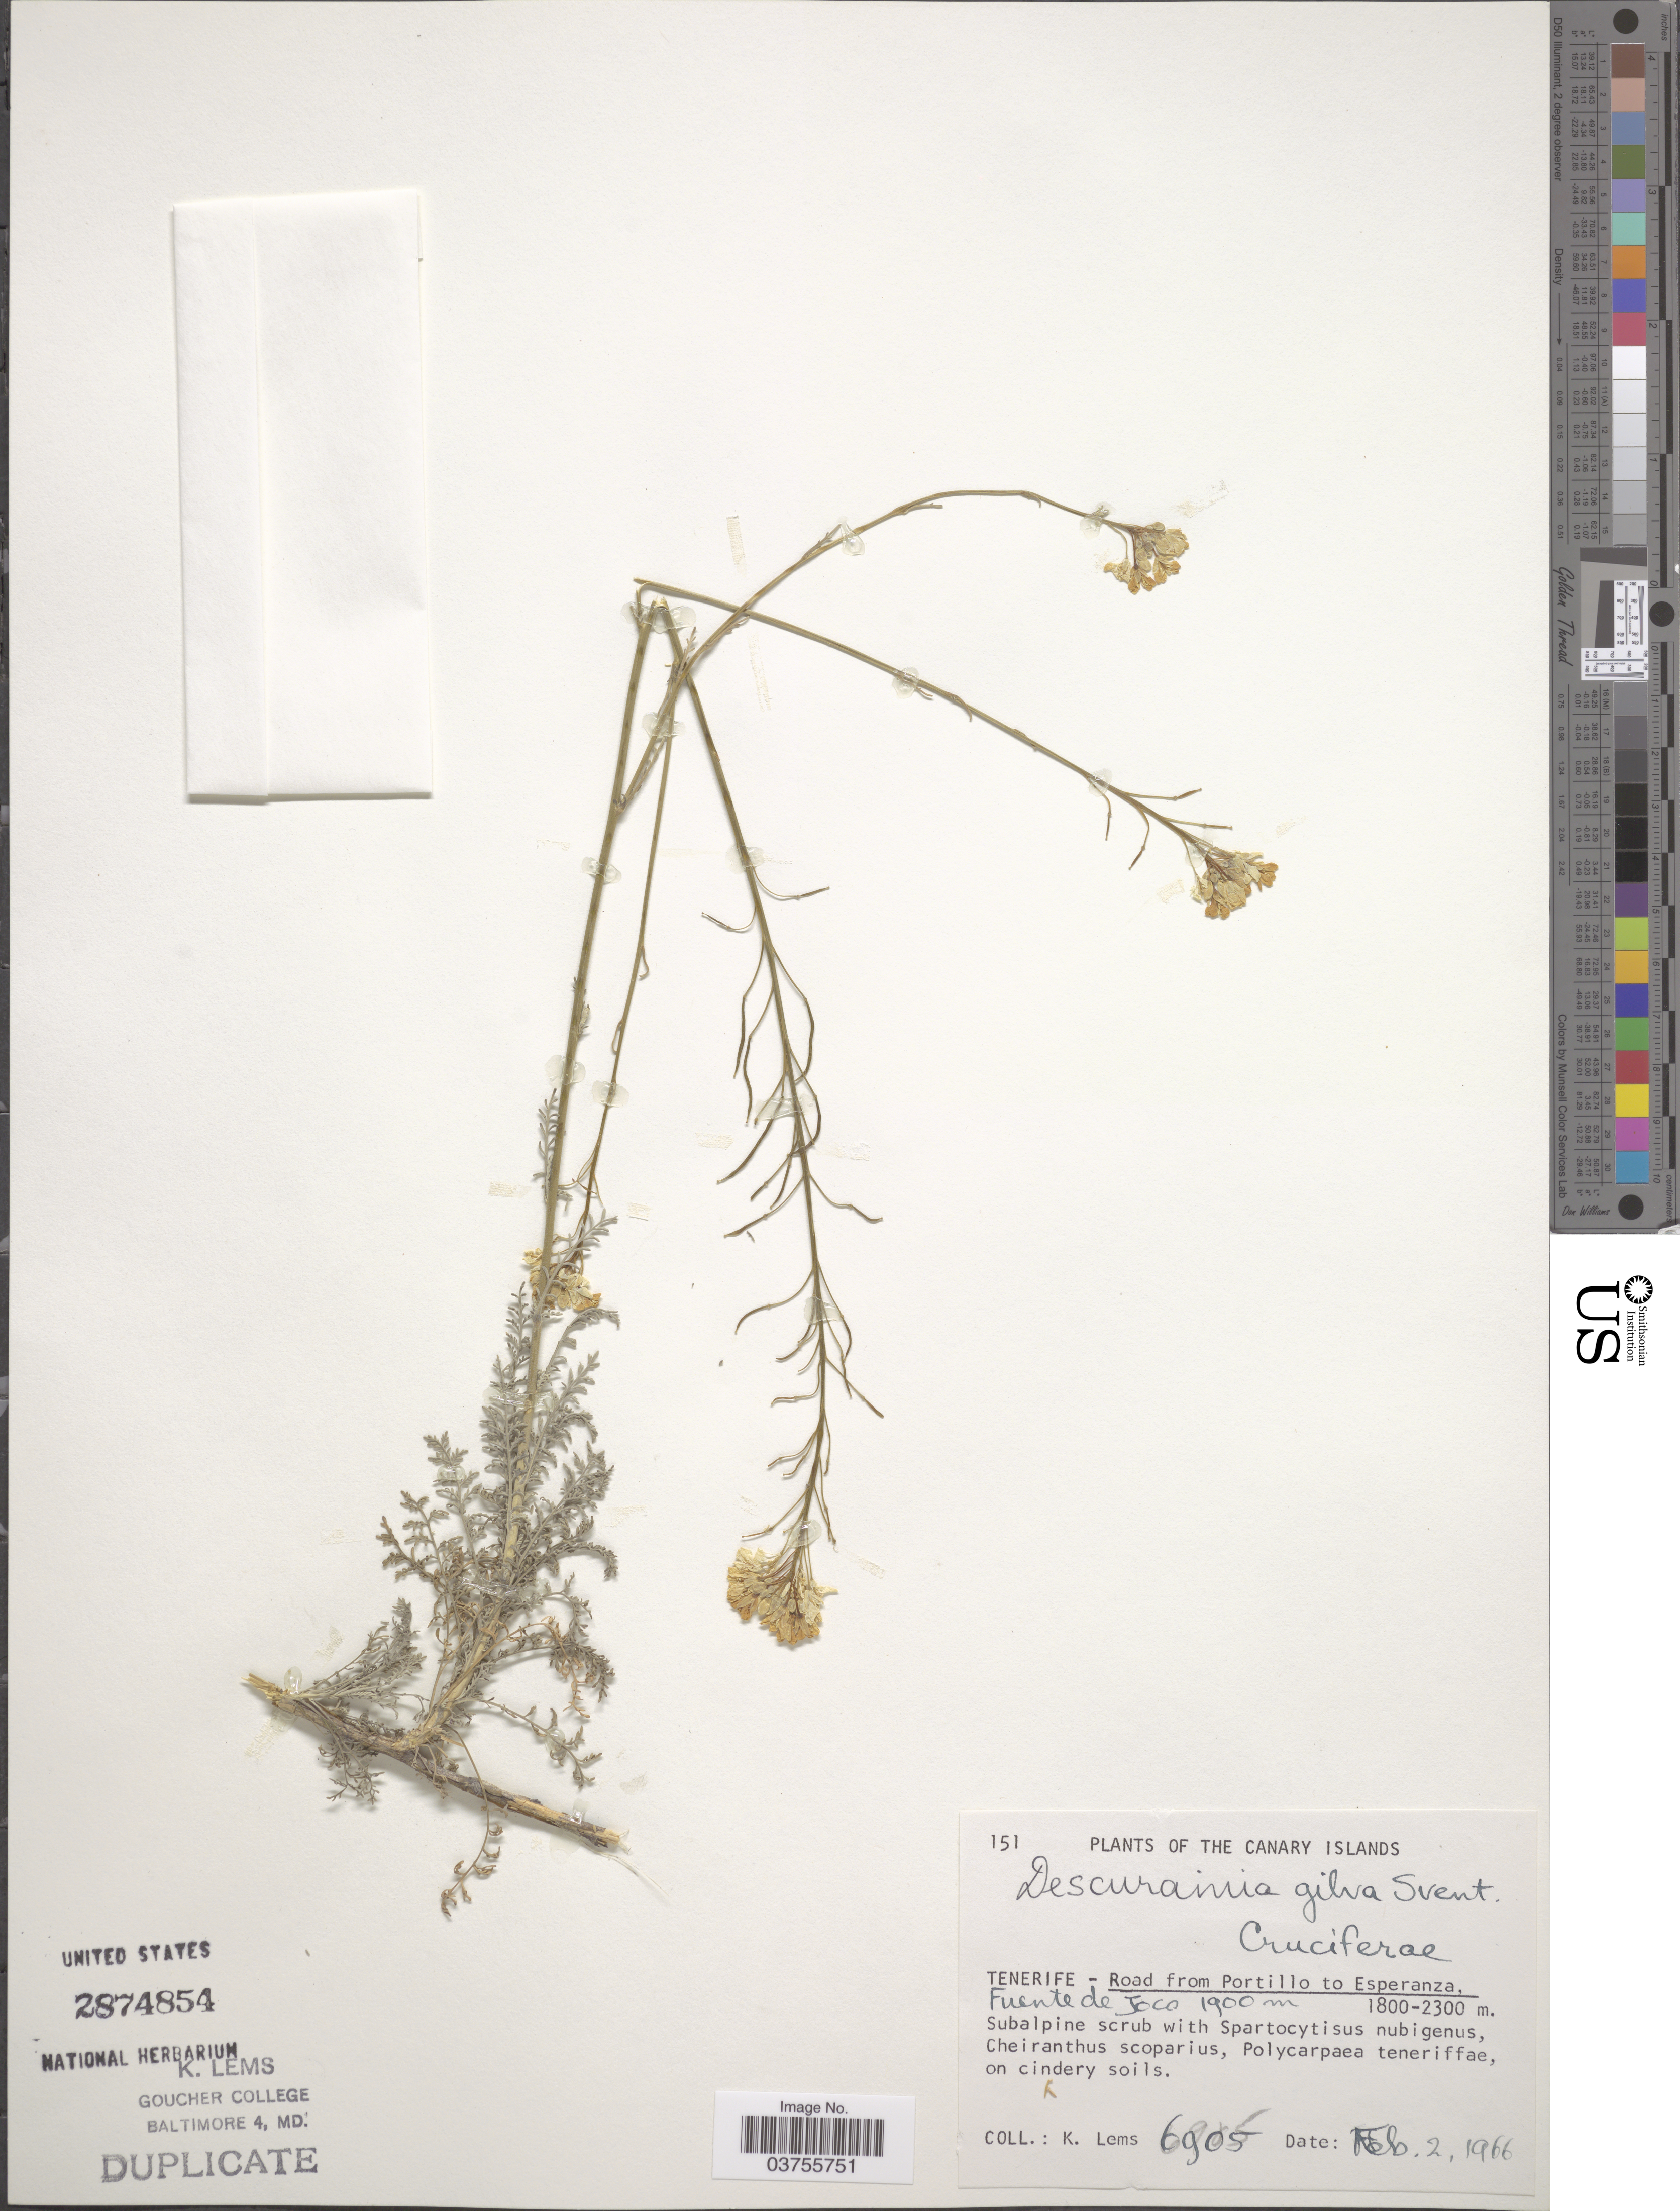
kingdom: Plantae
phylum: Tracheophyta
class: Magnoliopsida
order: Brassicales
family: Brassicaceae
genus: Descurainia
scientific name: Descurainia gilva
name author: Svent.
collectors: K. Lems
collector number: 6905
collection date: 1966-02-02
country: Spain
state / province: Canarias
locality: The Canary Islands. Road from Portillo to Esperanza. Fuente de Joco.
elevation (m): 1900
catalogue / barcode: US 2874854